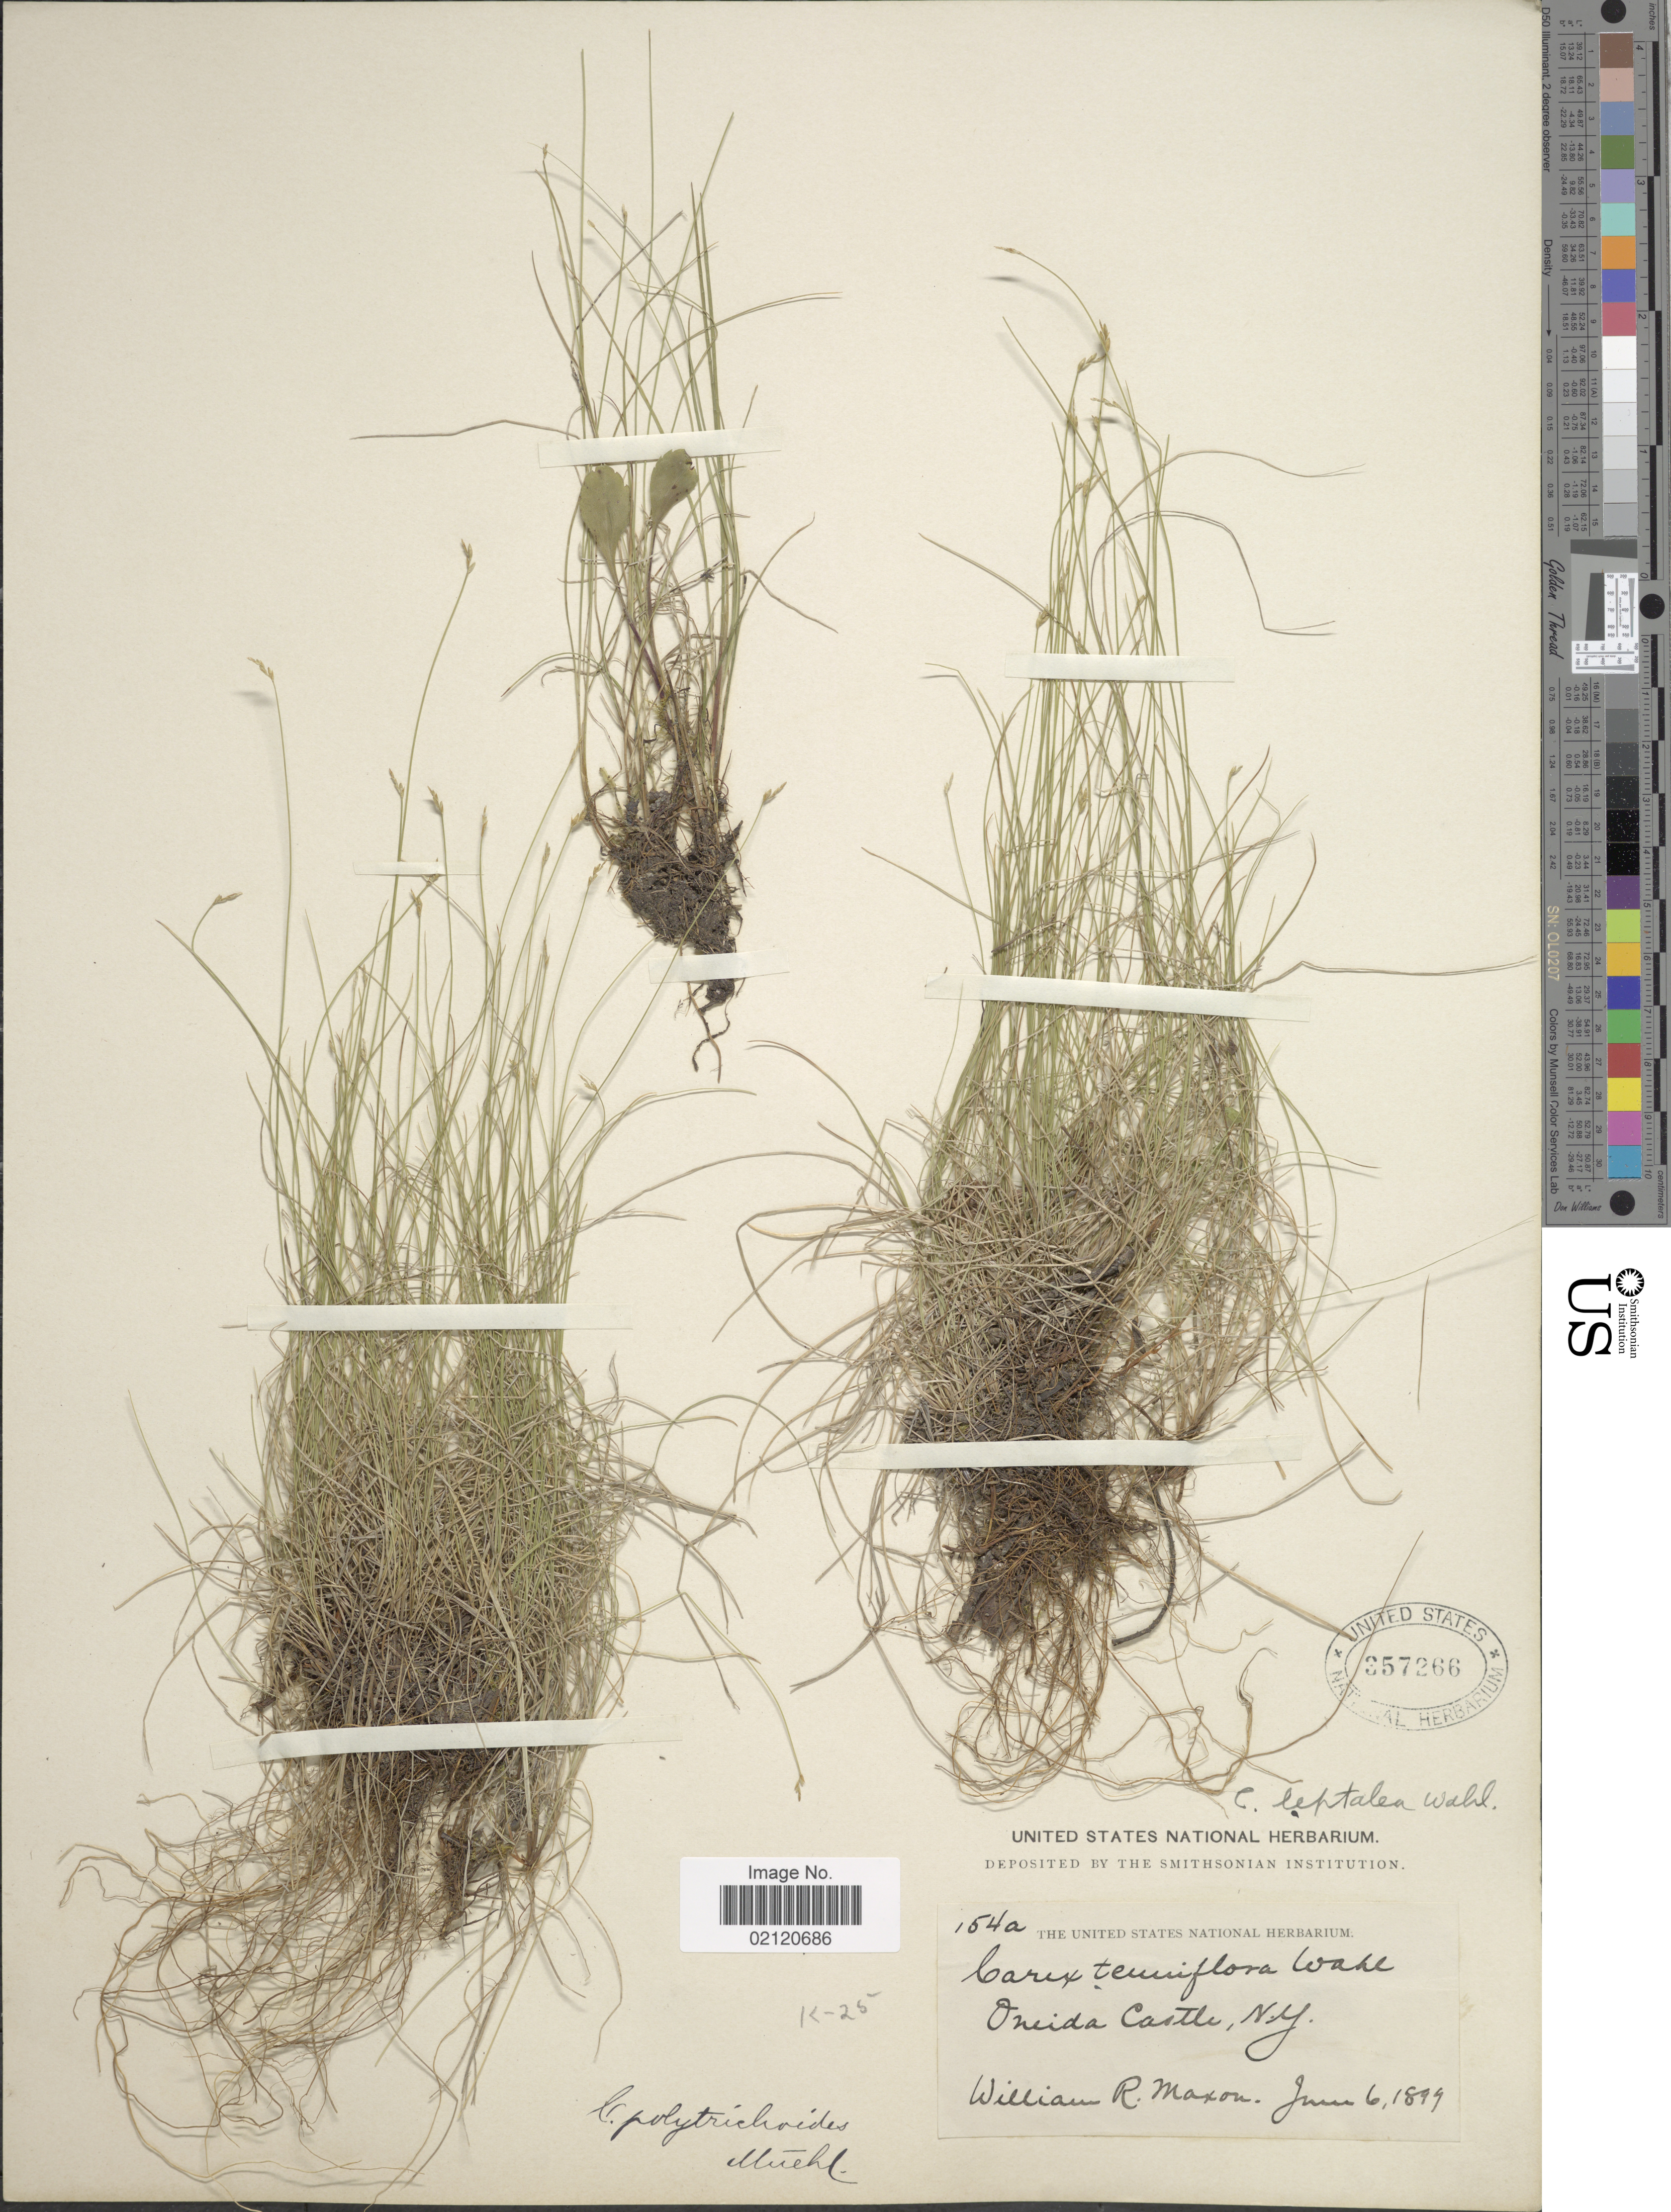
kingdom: Plantae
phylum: Tracheophyta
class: Liliopsida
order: Poales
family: Cyperaceae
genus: Carex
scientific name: Carex leptalea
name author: Wahlenb.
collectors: W. R. Maxon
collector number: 154a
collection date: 1899-06-06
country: United States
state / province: New York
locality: Oneida Castle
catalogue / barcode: US 357266